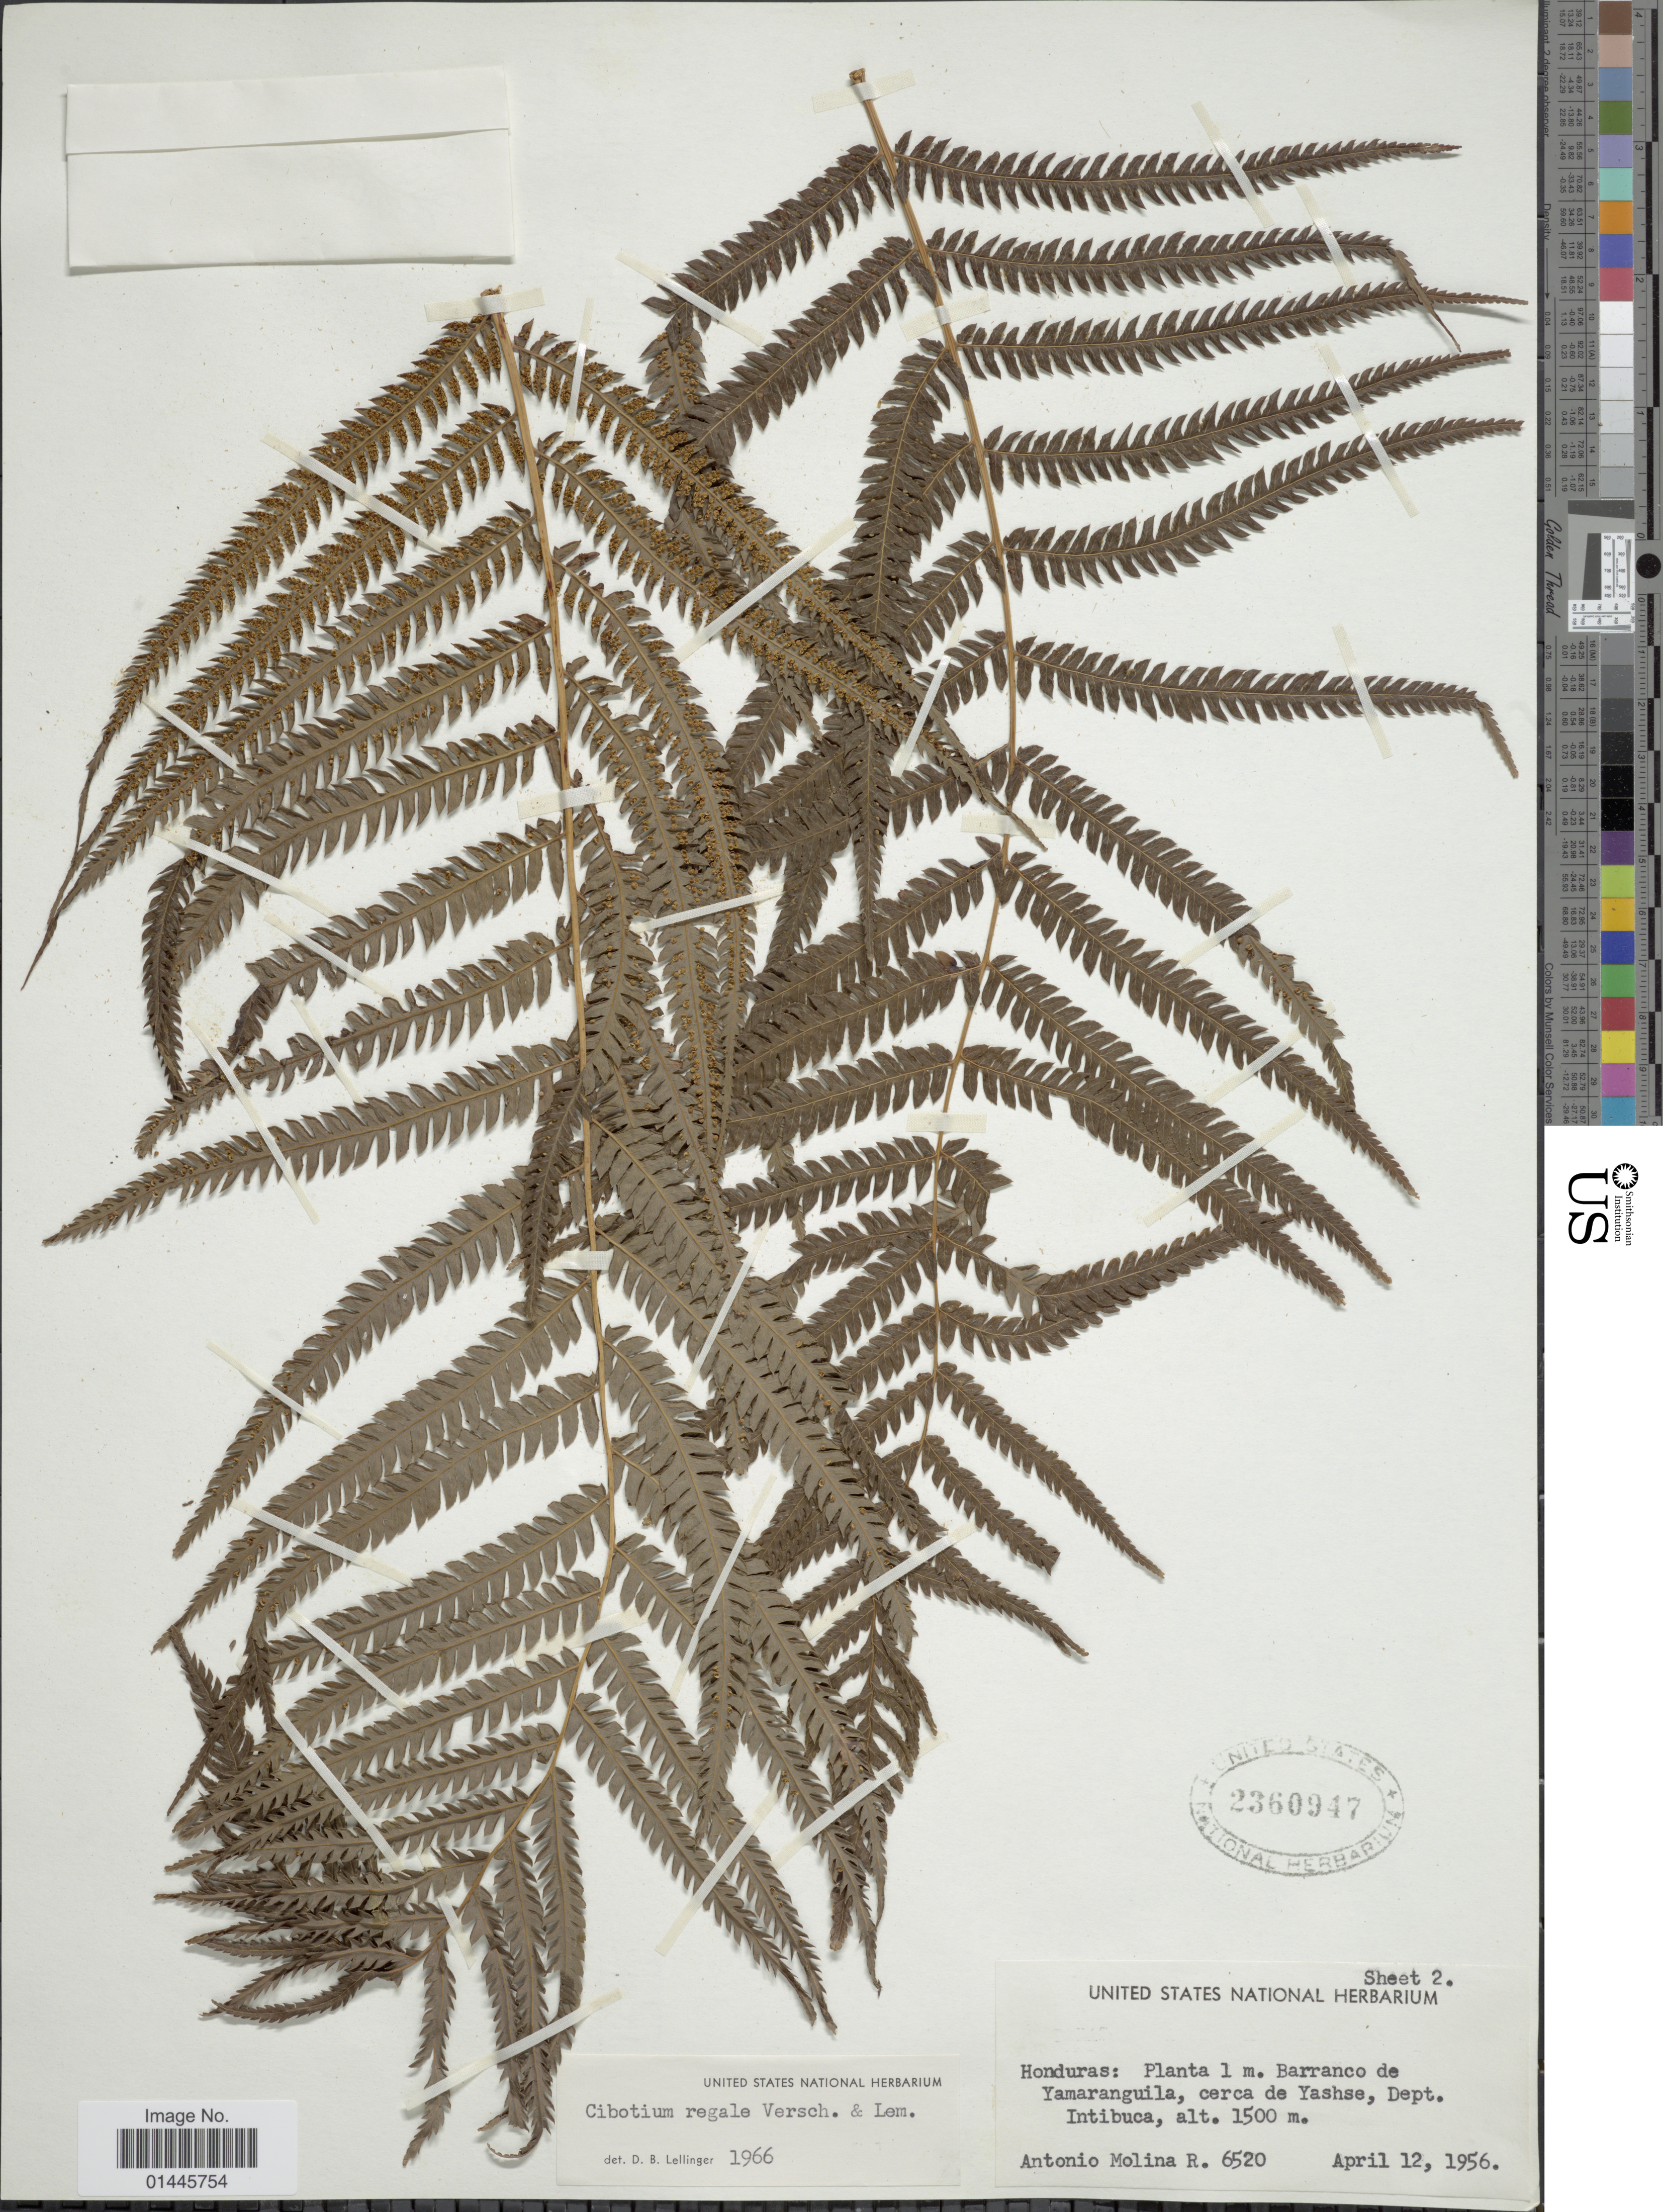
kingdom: Plantae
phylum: Tracheophyta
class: Polypodiopsida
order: Cyatheales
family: Cibotiaceae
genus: Cibotium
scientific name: Cibotium regale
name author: Verschaff. & Lem.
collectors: A. Molina R.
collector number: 6520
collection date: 1956-04-12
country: Honduras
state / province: Intibuca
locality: Barranco de Yamaranguila, cerca de Yashse.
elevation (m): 1500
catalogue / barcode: US 2360947